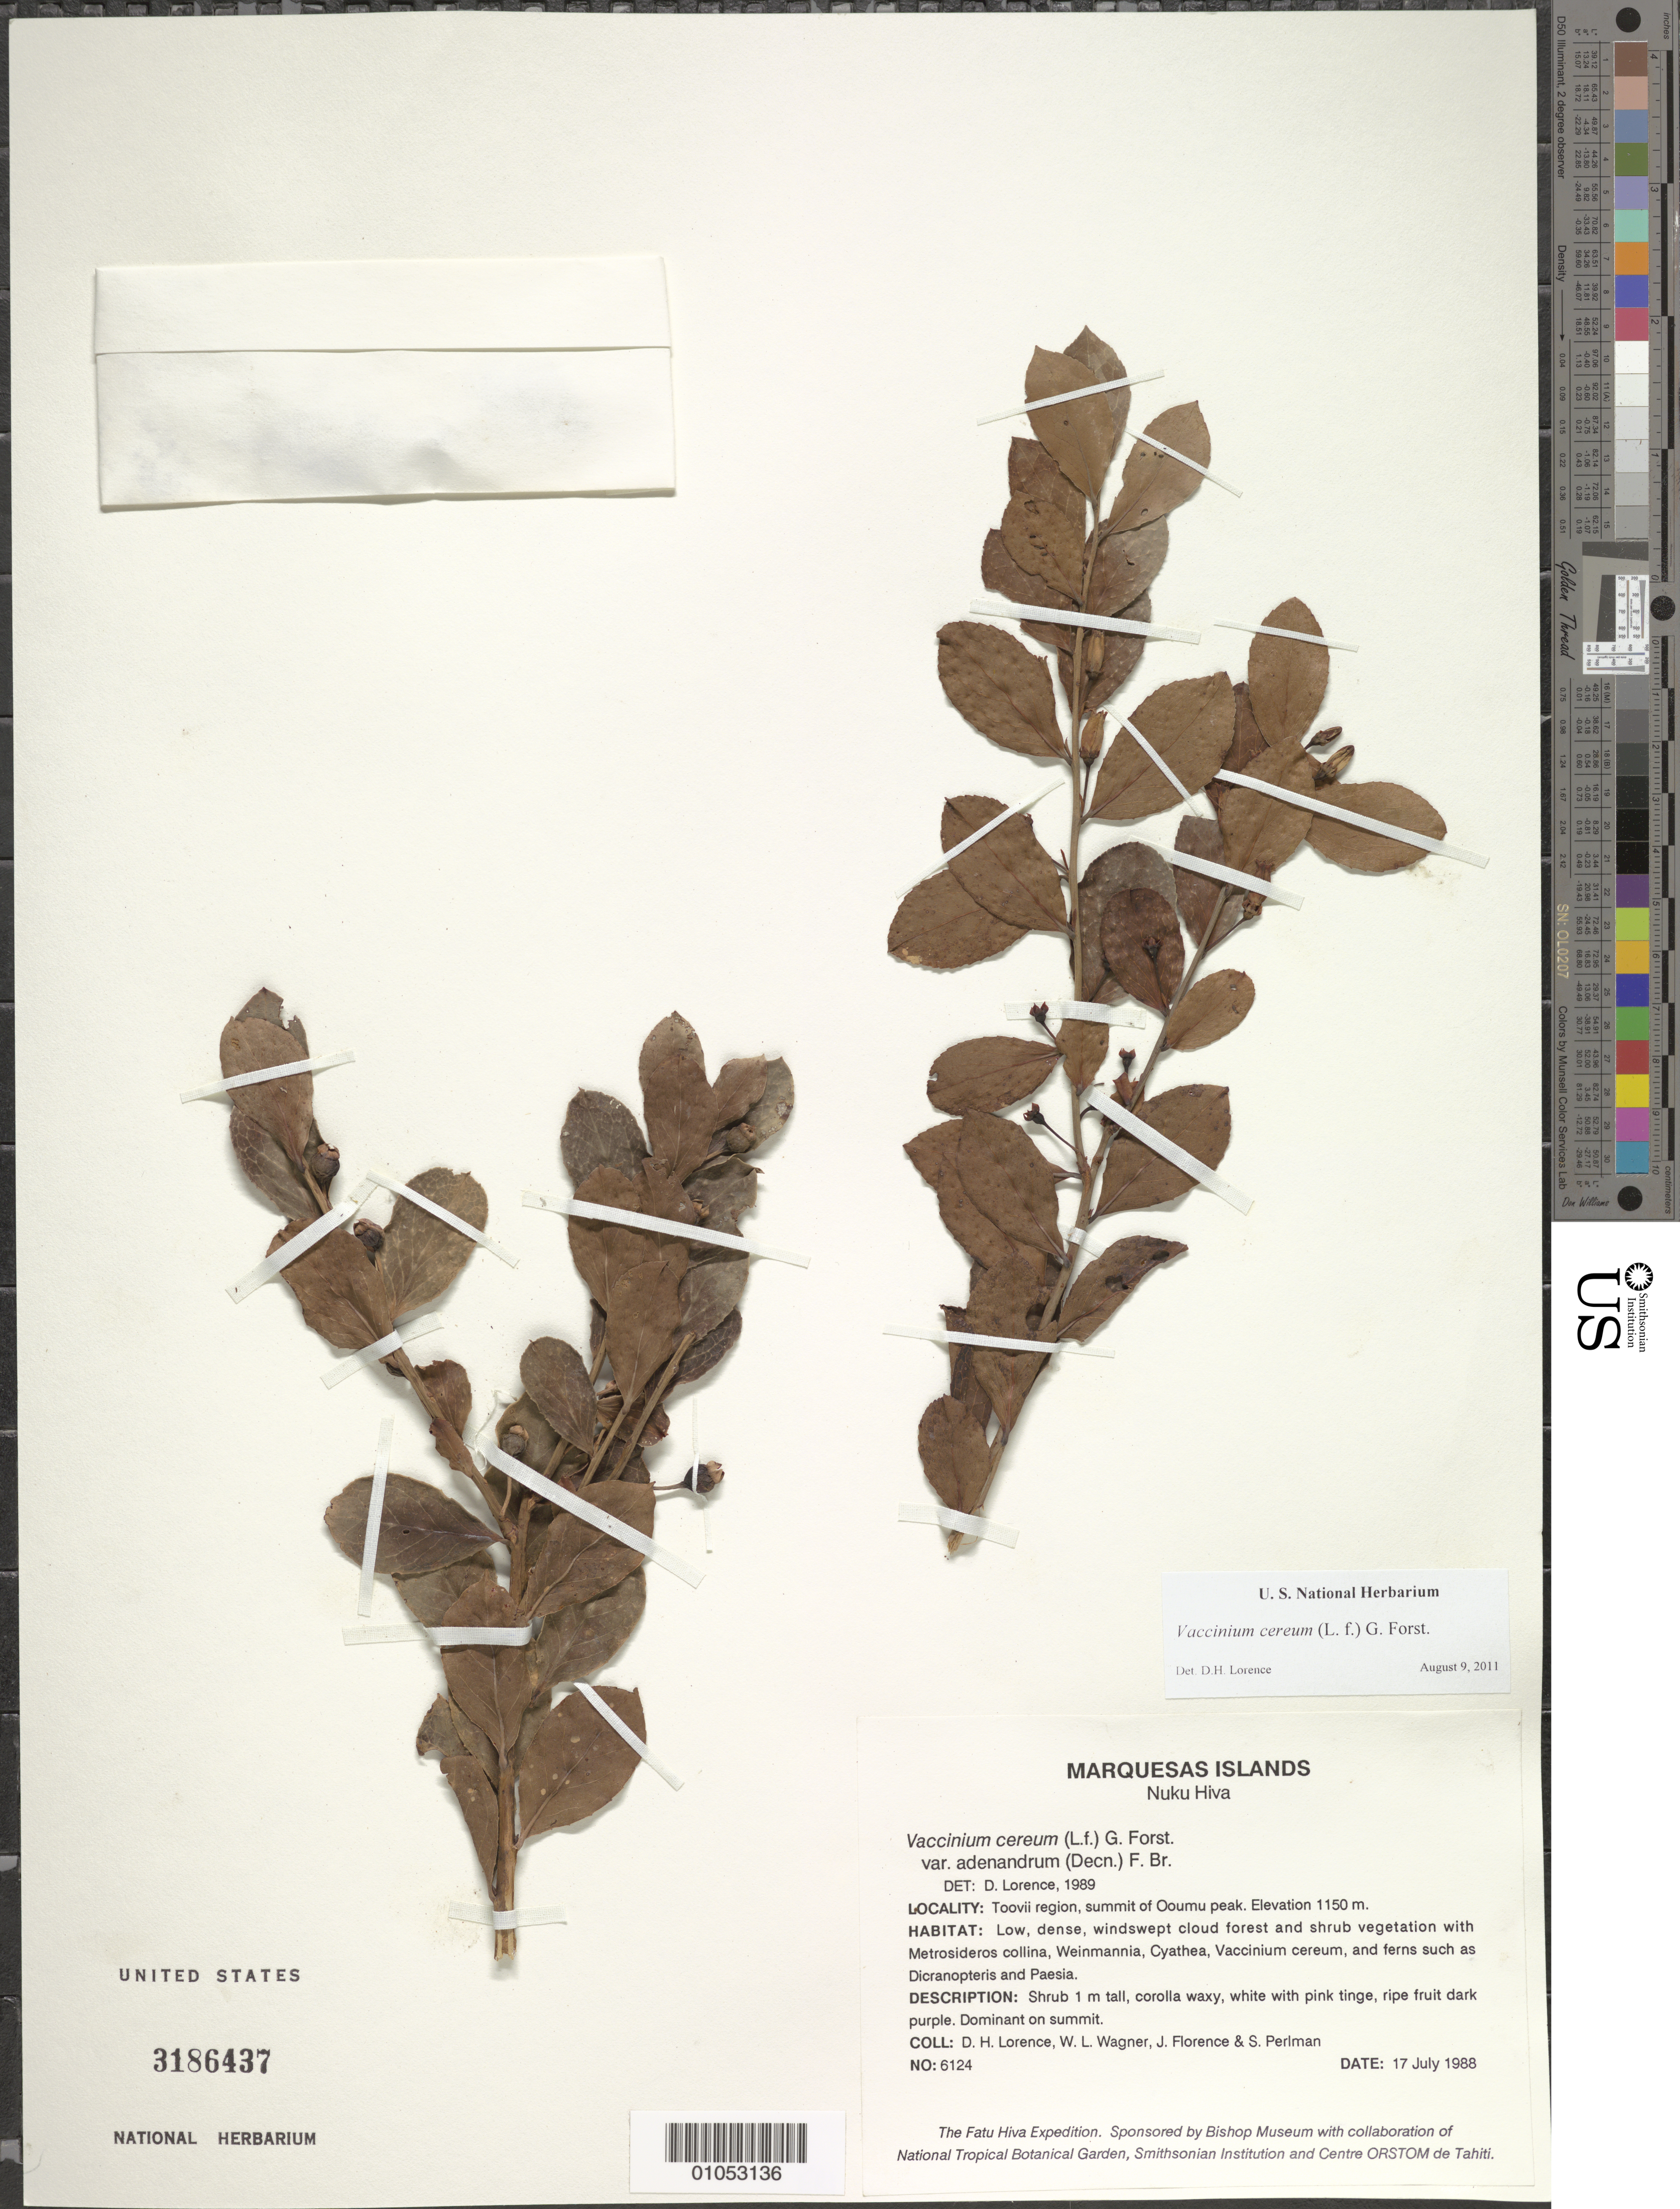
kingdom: Plantae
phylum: Tracheophyta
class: Magnoliopsida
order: Ericales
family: Ericaceae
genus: Vaccinium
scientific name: Vaccinium cereum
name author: (L. f.) G. Forst.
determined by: Lorence, David H., (PTBG), National Tropical Botanical Garden (UNITED STATES)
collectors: D. Lorence, W. L. Wagner, J. Florence & S. P. Perlman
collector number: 6124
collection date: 1988-07-17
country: French Polynesia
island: Nuku Hiva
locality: Toovii region, summit of Ooumu peak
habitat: Low, dense, windswept cloud forest and shrub vegetation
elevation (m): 1150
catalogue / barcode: US 3186437